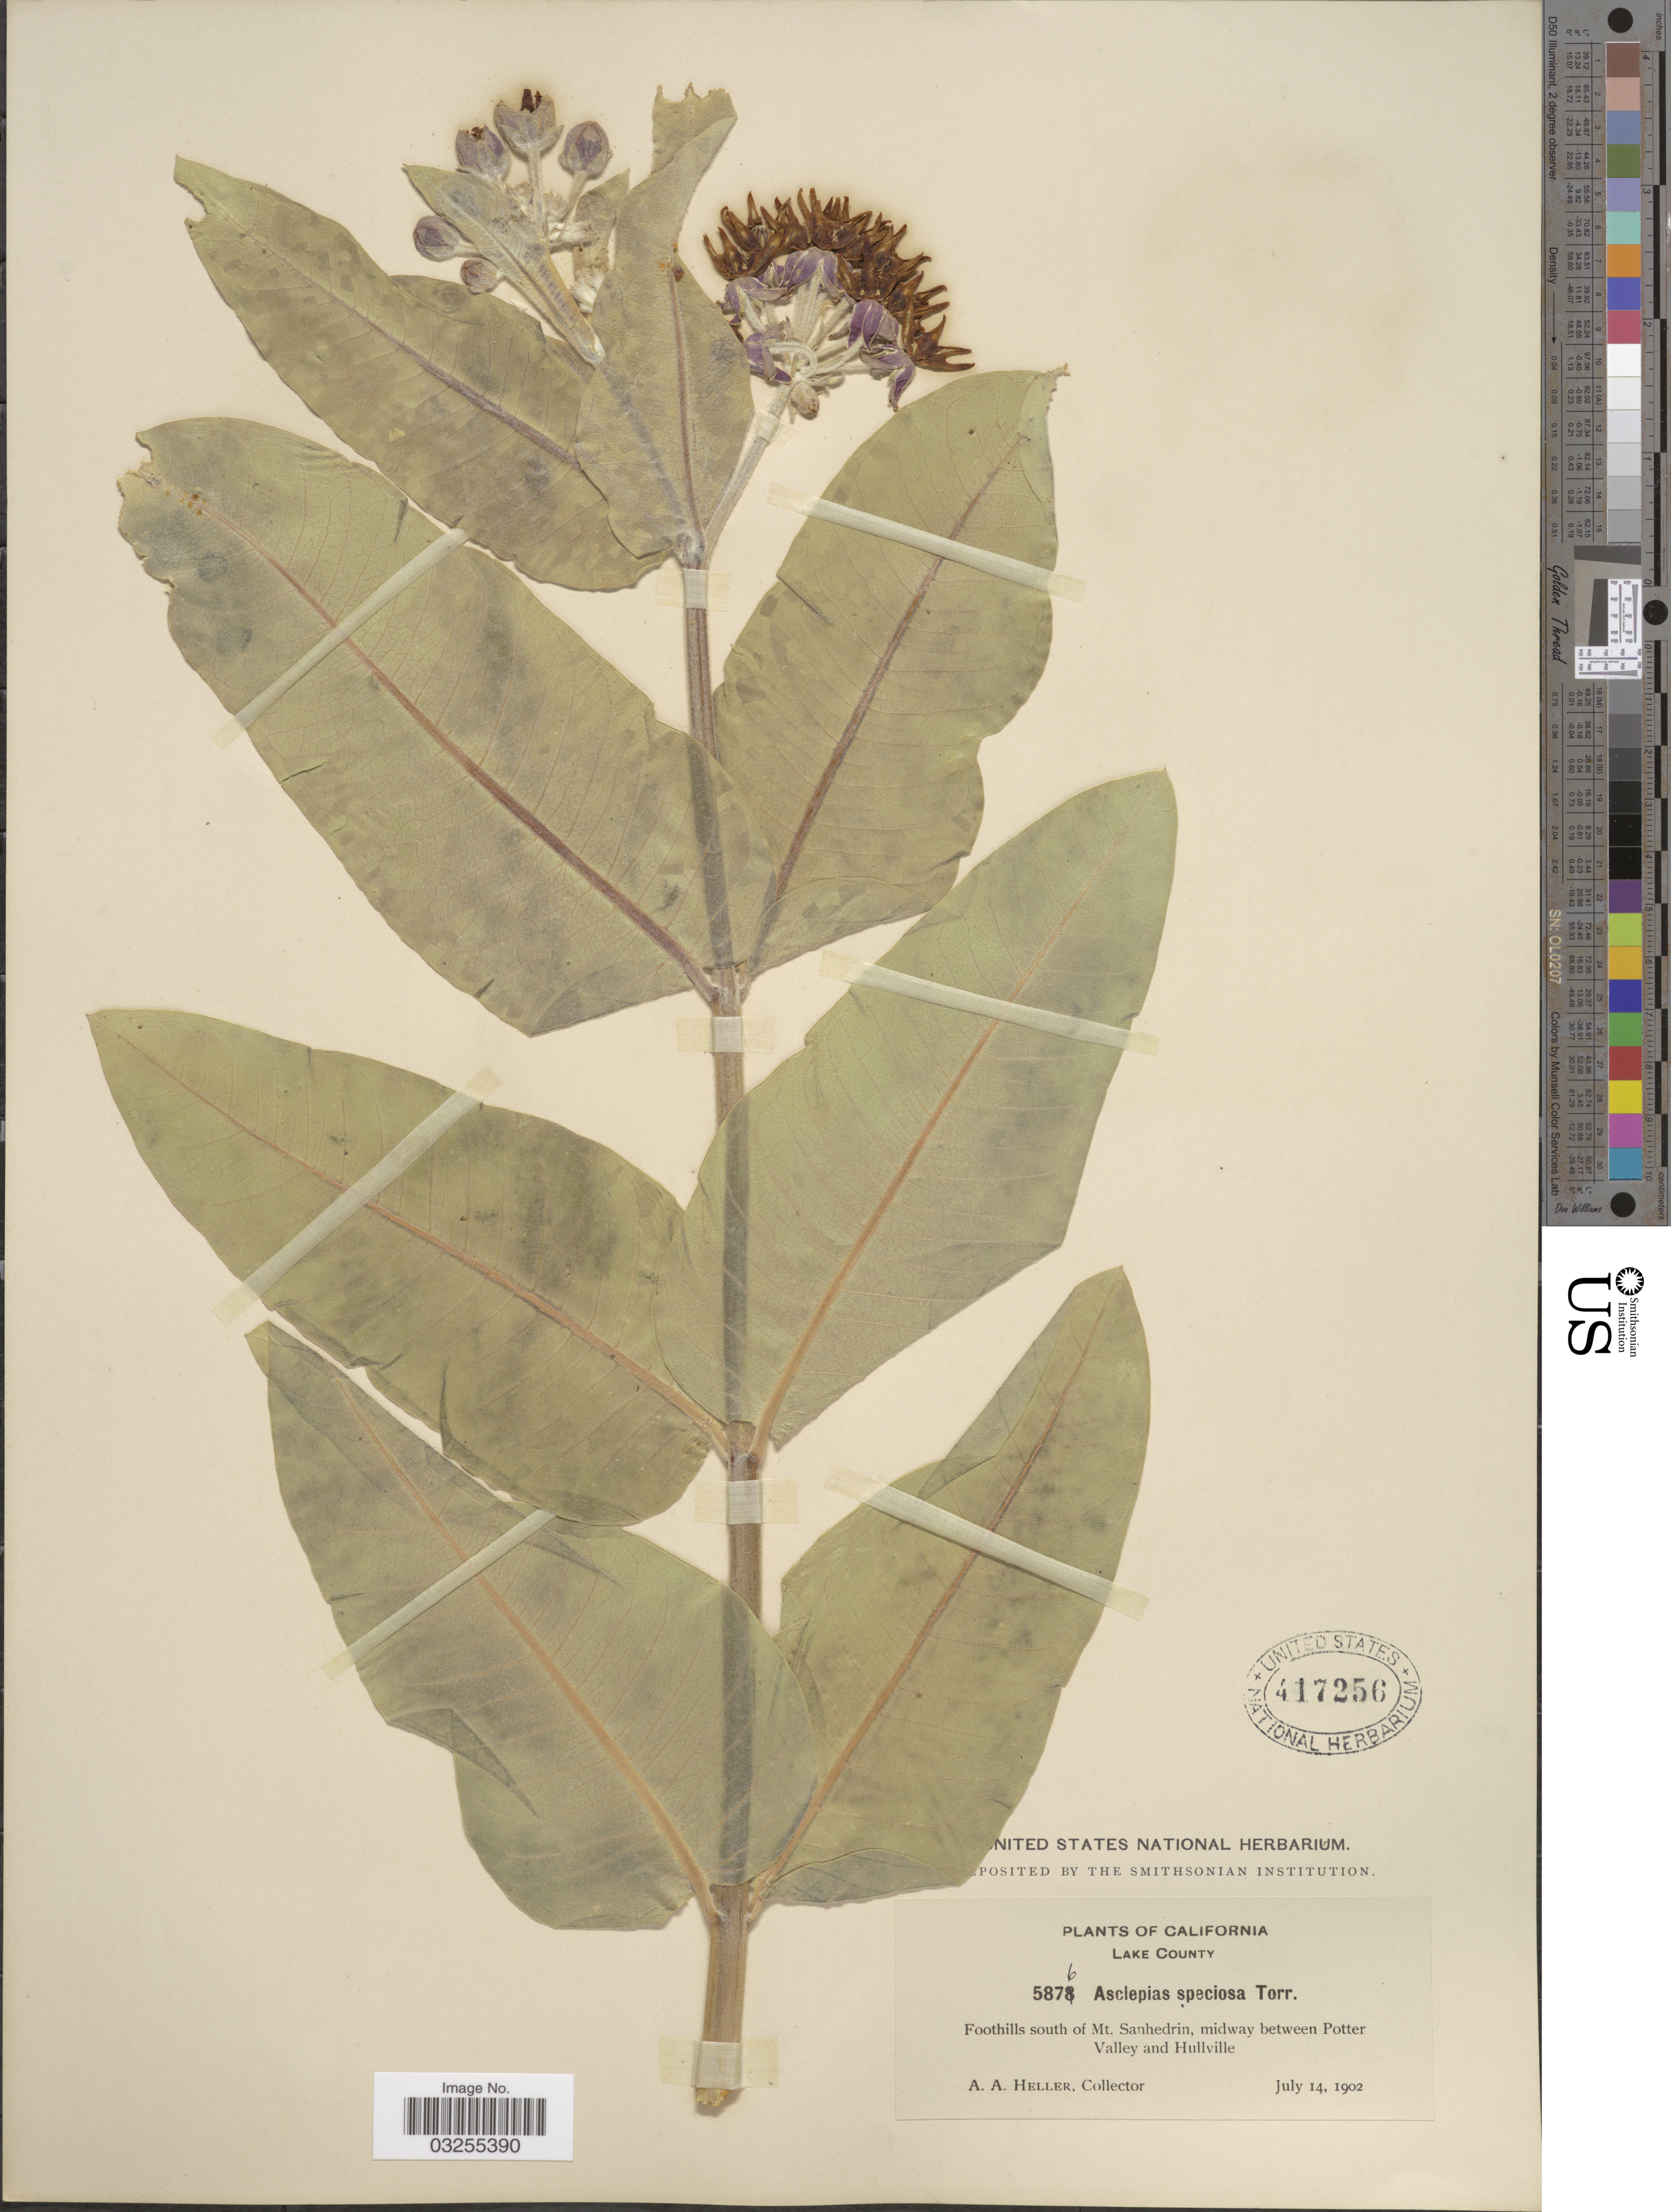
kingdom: Plantae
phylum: Tracheophyta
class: Magnoliopsida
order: Gentianales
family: Apocynaceae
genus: Asclepias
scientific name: Asclepias speciosa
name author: Torr.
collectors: A. A. Heller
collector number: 5876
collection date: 1902-07-14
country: United States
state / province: California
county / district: Lake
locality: Lake County, Foothills south of Mt. Sanhedrin, midway between Potter Valley and Hullville.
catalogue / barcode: US 417256